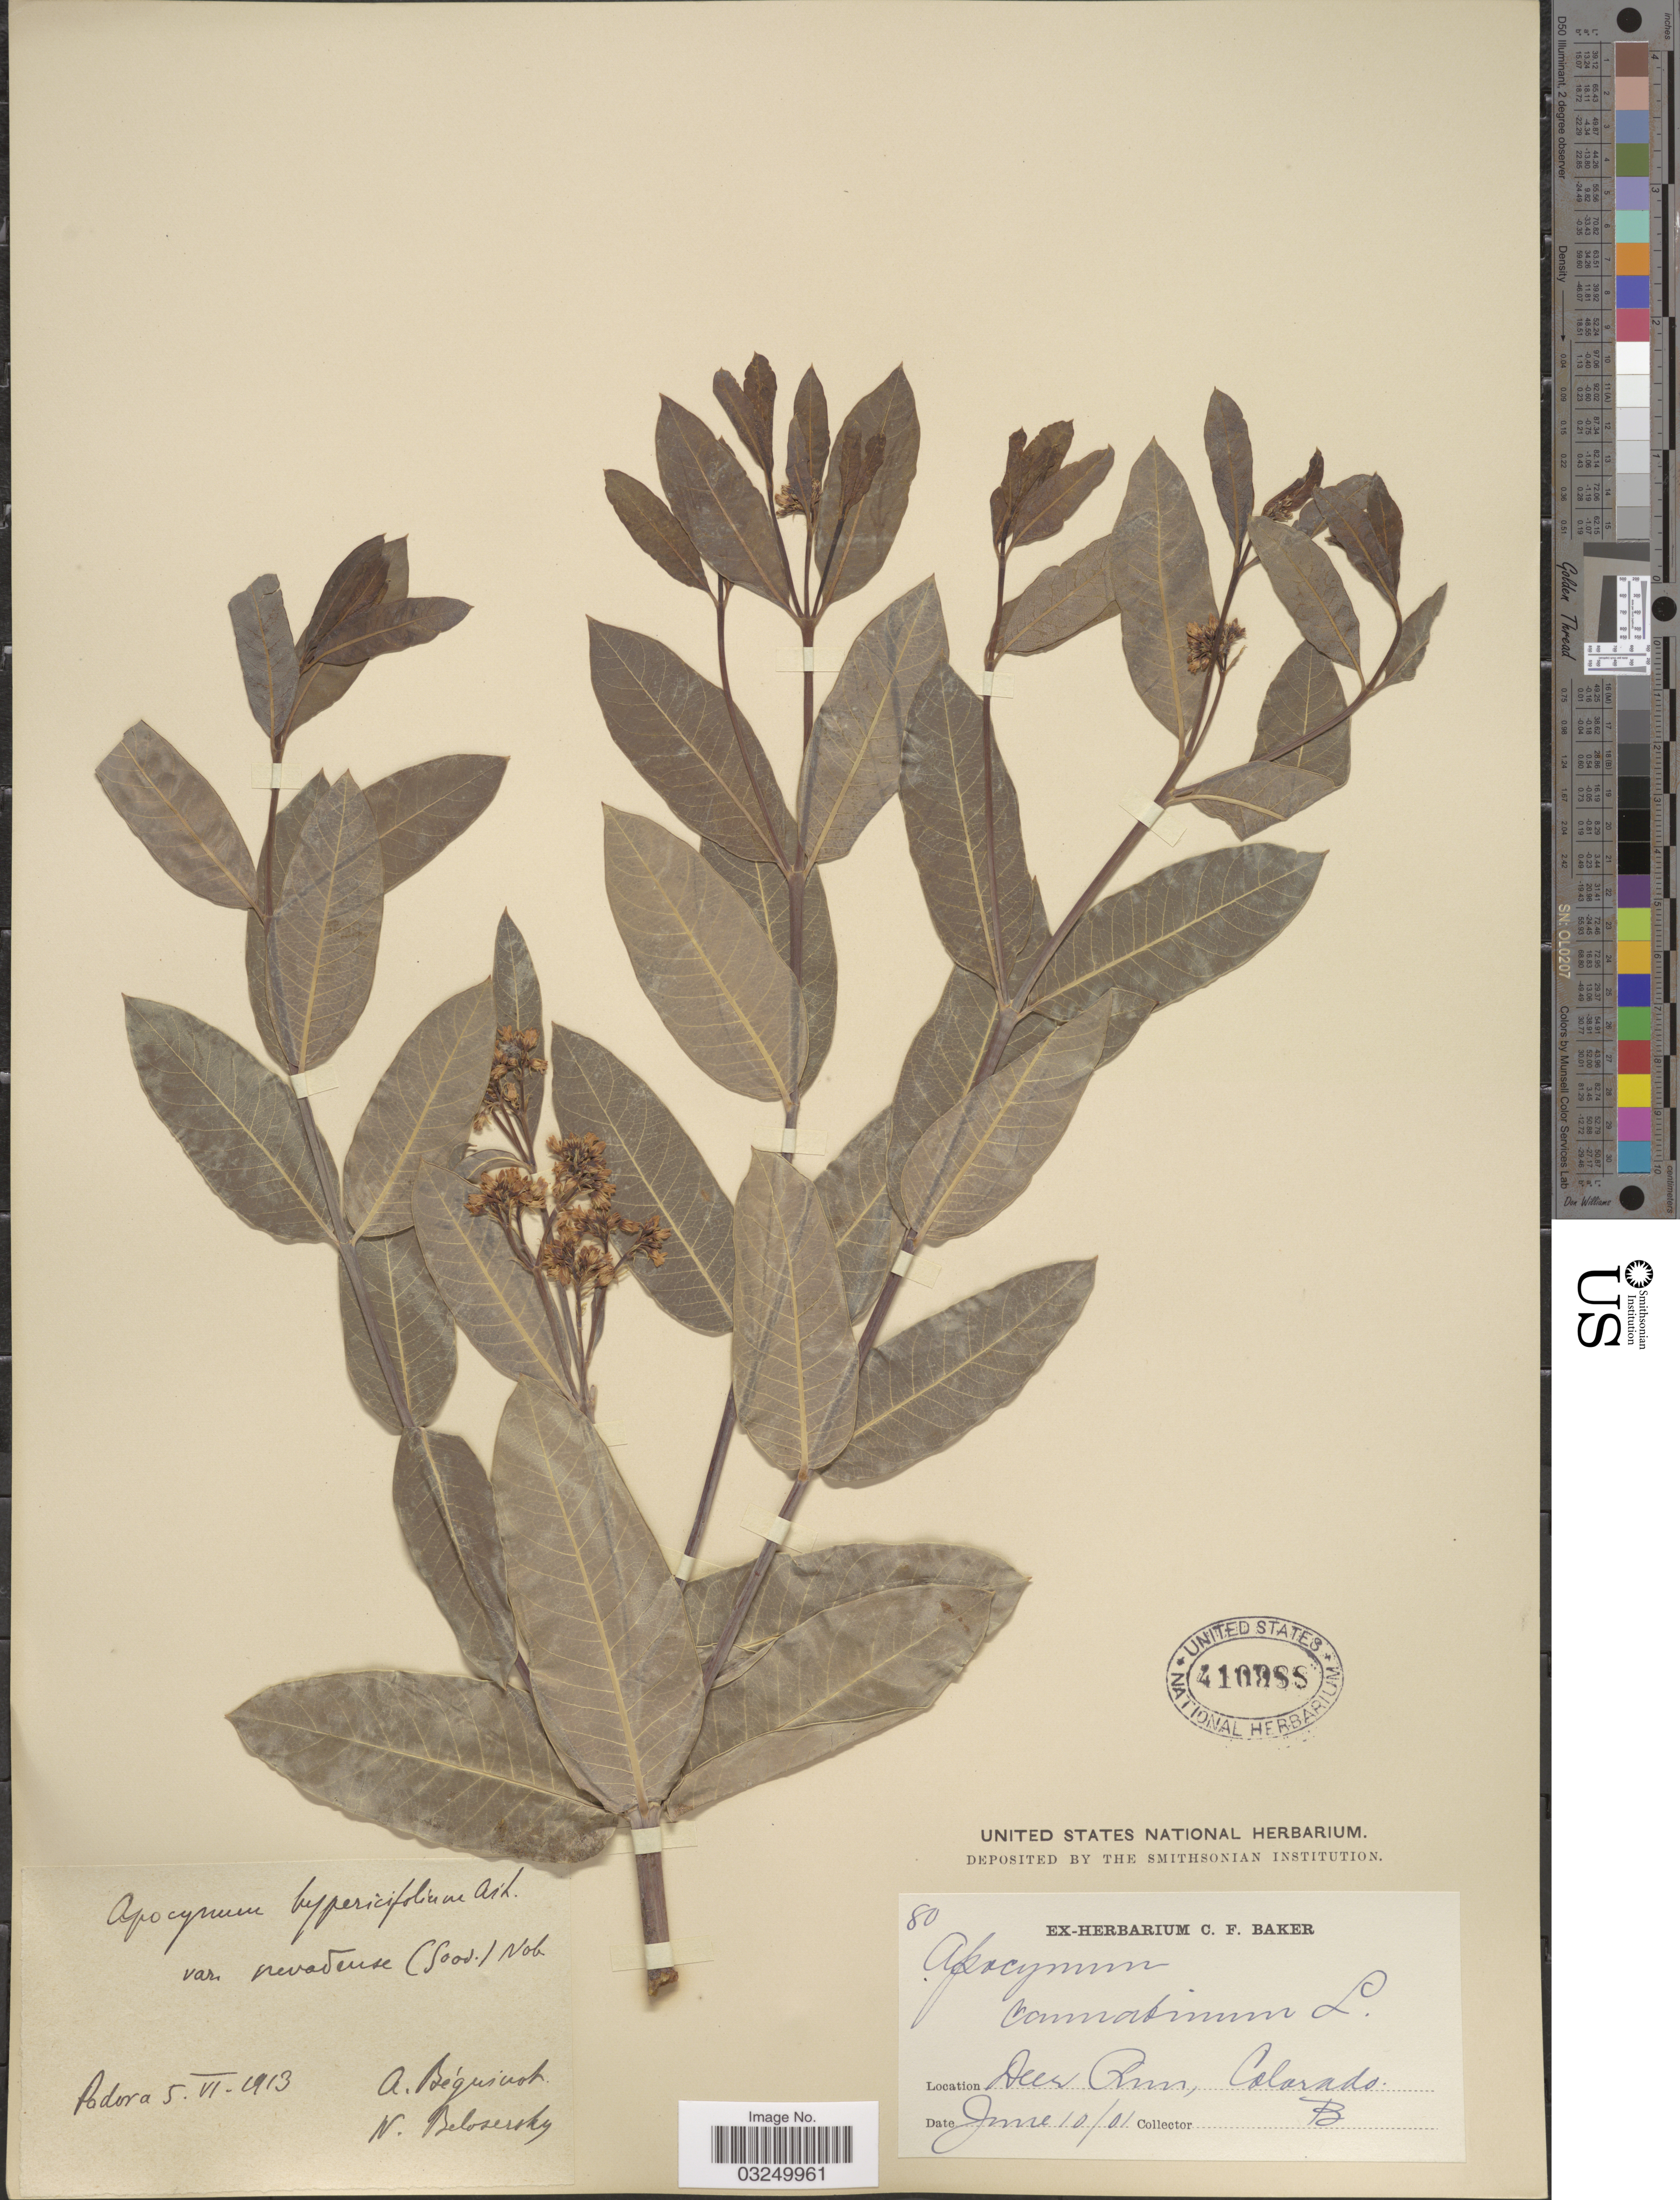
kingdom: Plantae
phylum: Tracheophyta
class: Magnoliopsida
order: Gentianales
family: Apocynaceae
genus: Apocynum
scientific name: Apocynum nevadense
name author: Goodd.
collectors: C. F. Baker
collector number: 80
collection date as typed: Transcribed d/m/y: 10/6/1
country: United States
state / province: Colorado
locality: Deer Run.